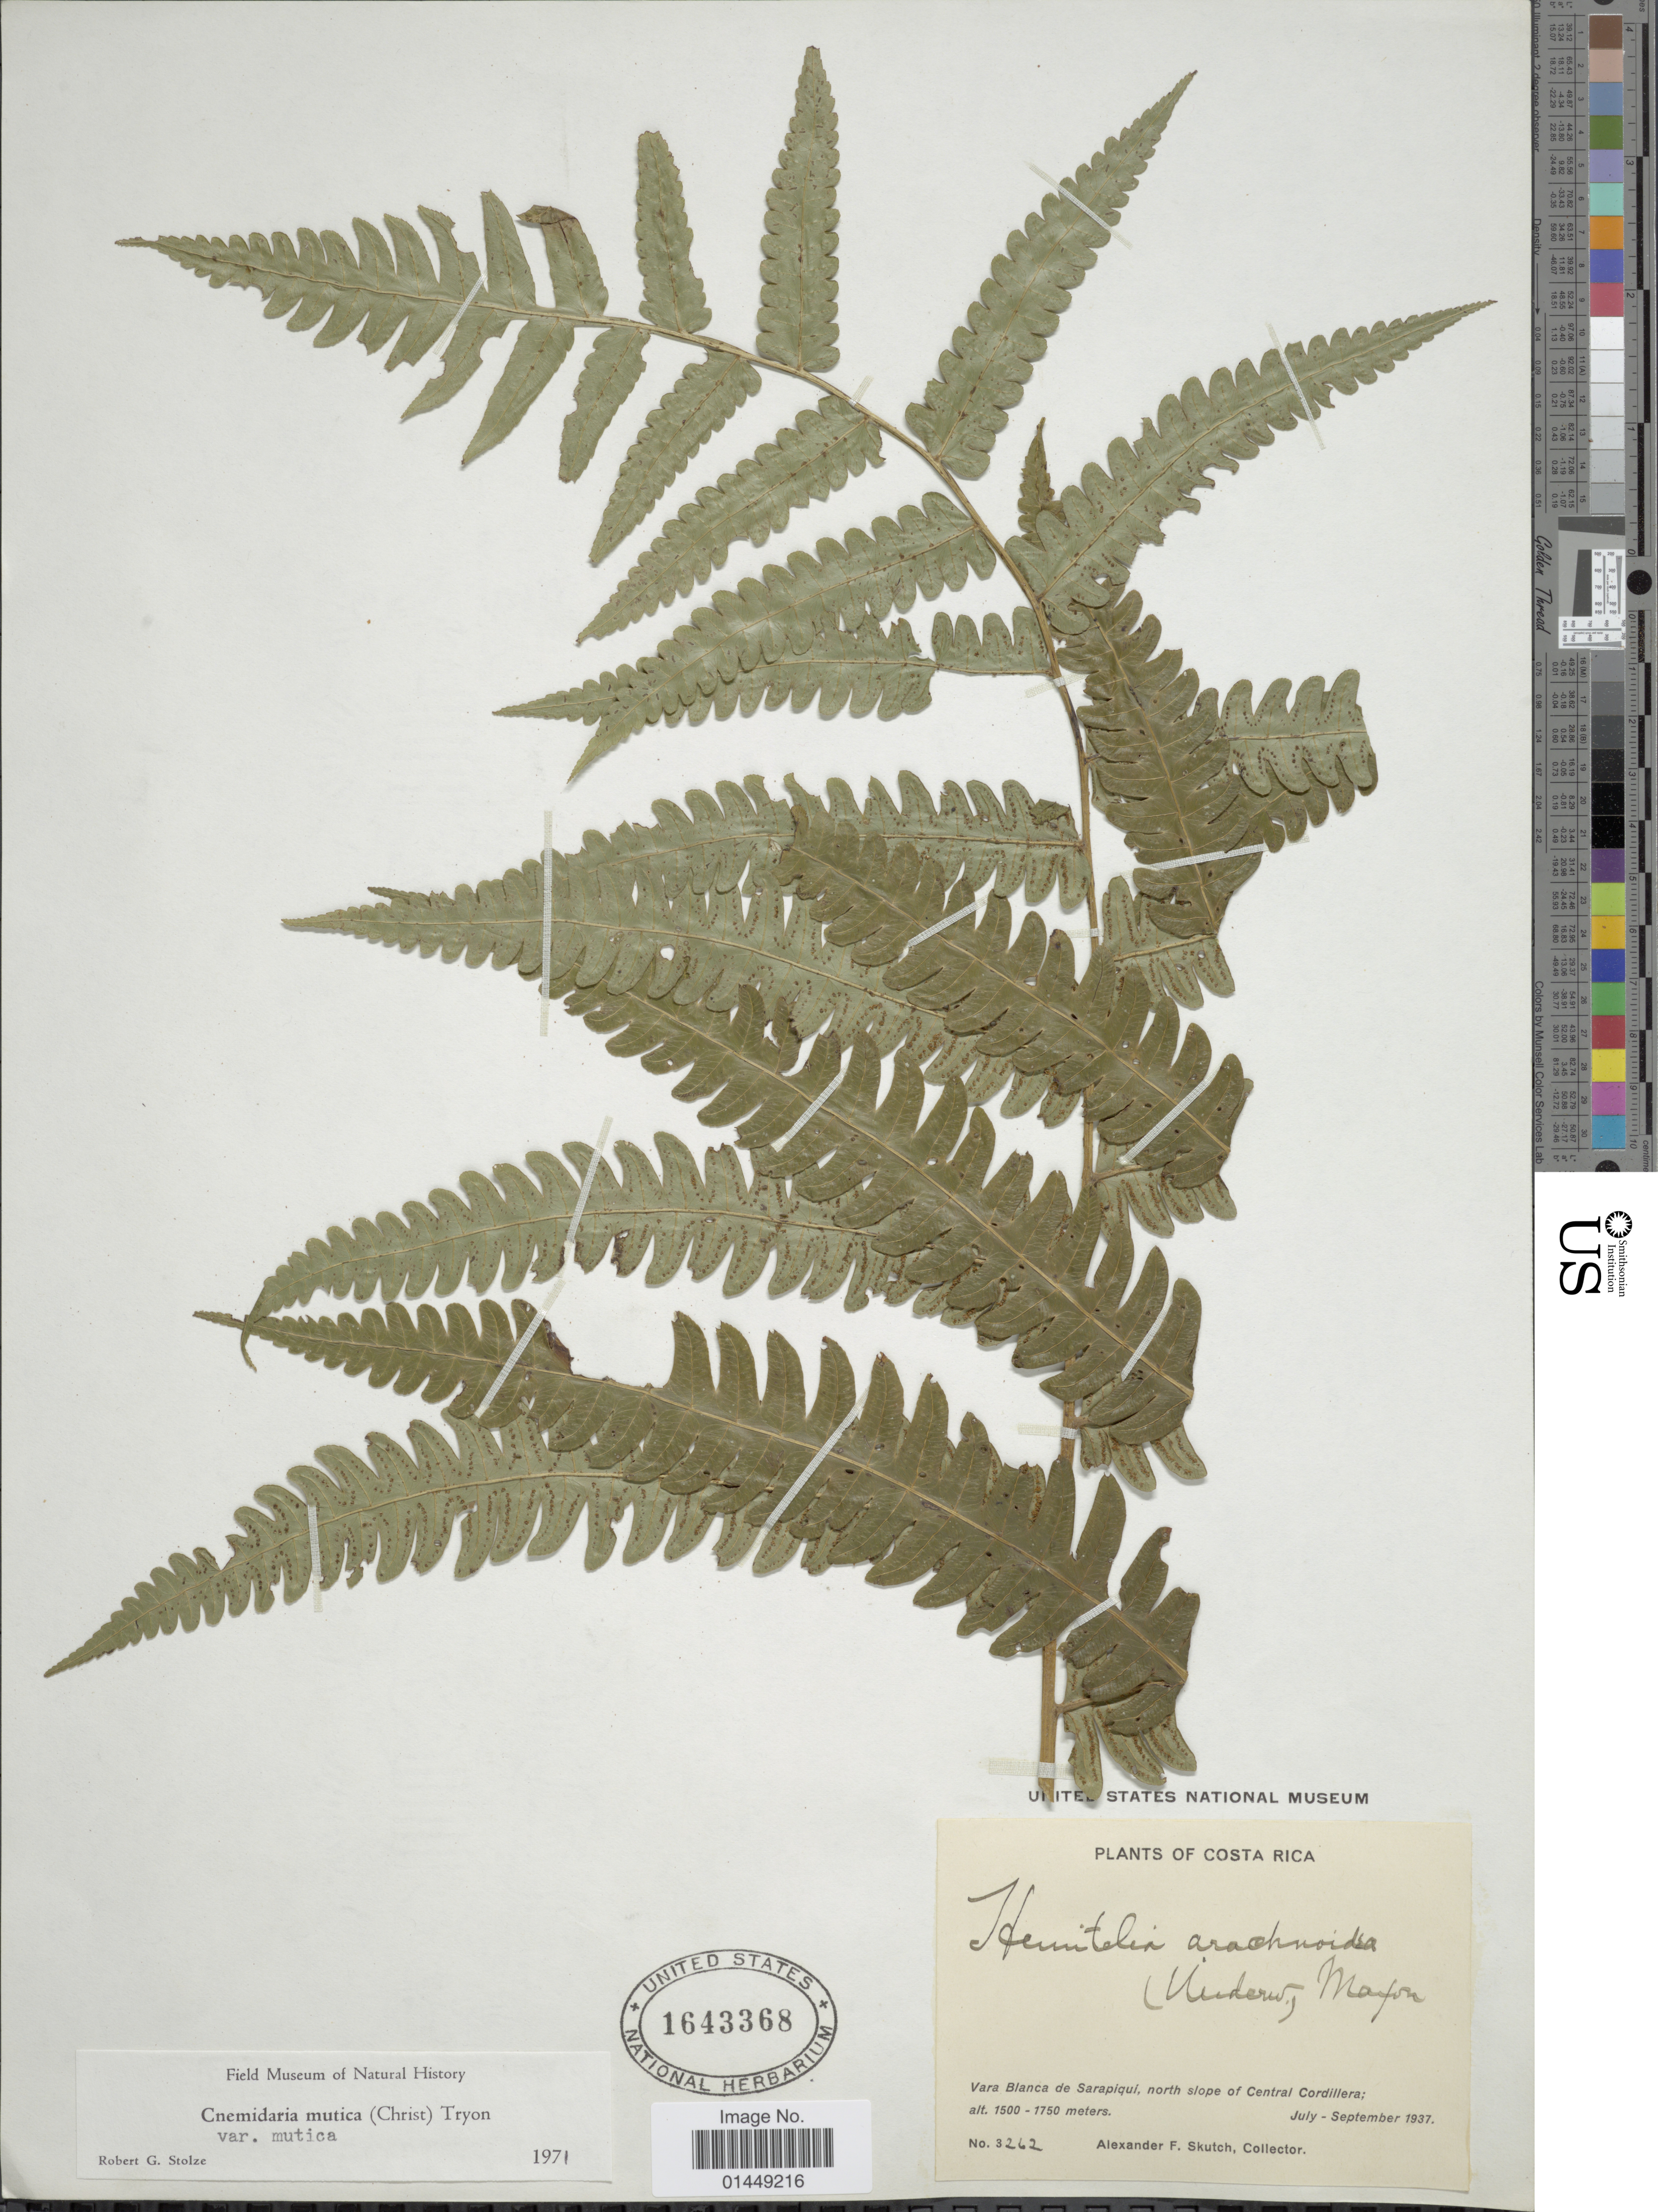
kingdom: Plantae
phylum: Tracheophyta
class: Polypodiopsida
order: Cyatheales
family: Cyatheaceae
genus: Cyathea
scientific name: Cyathea mutica var. mutica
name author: (Christ) Domin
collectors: A. F. Skutch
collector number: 3262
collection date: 1937-07/1937-09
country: Costa Rica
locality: Vara Blanca de Sarapiqui, north slope of Central Cordillera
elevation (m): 1500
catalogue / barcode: US 1643368